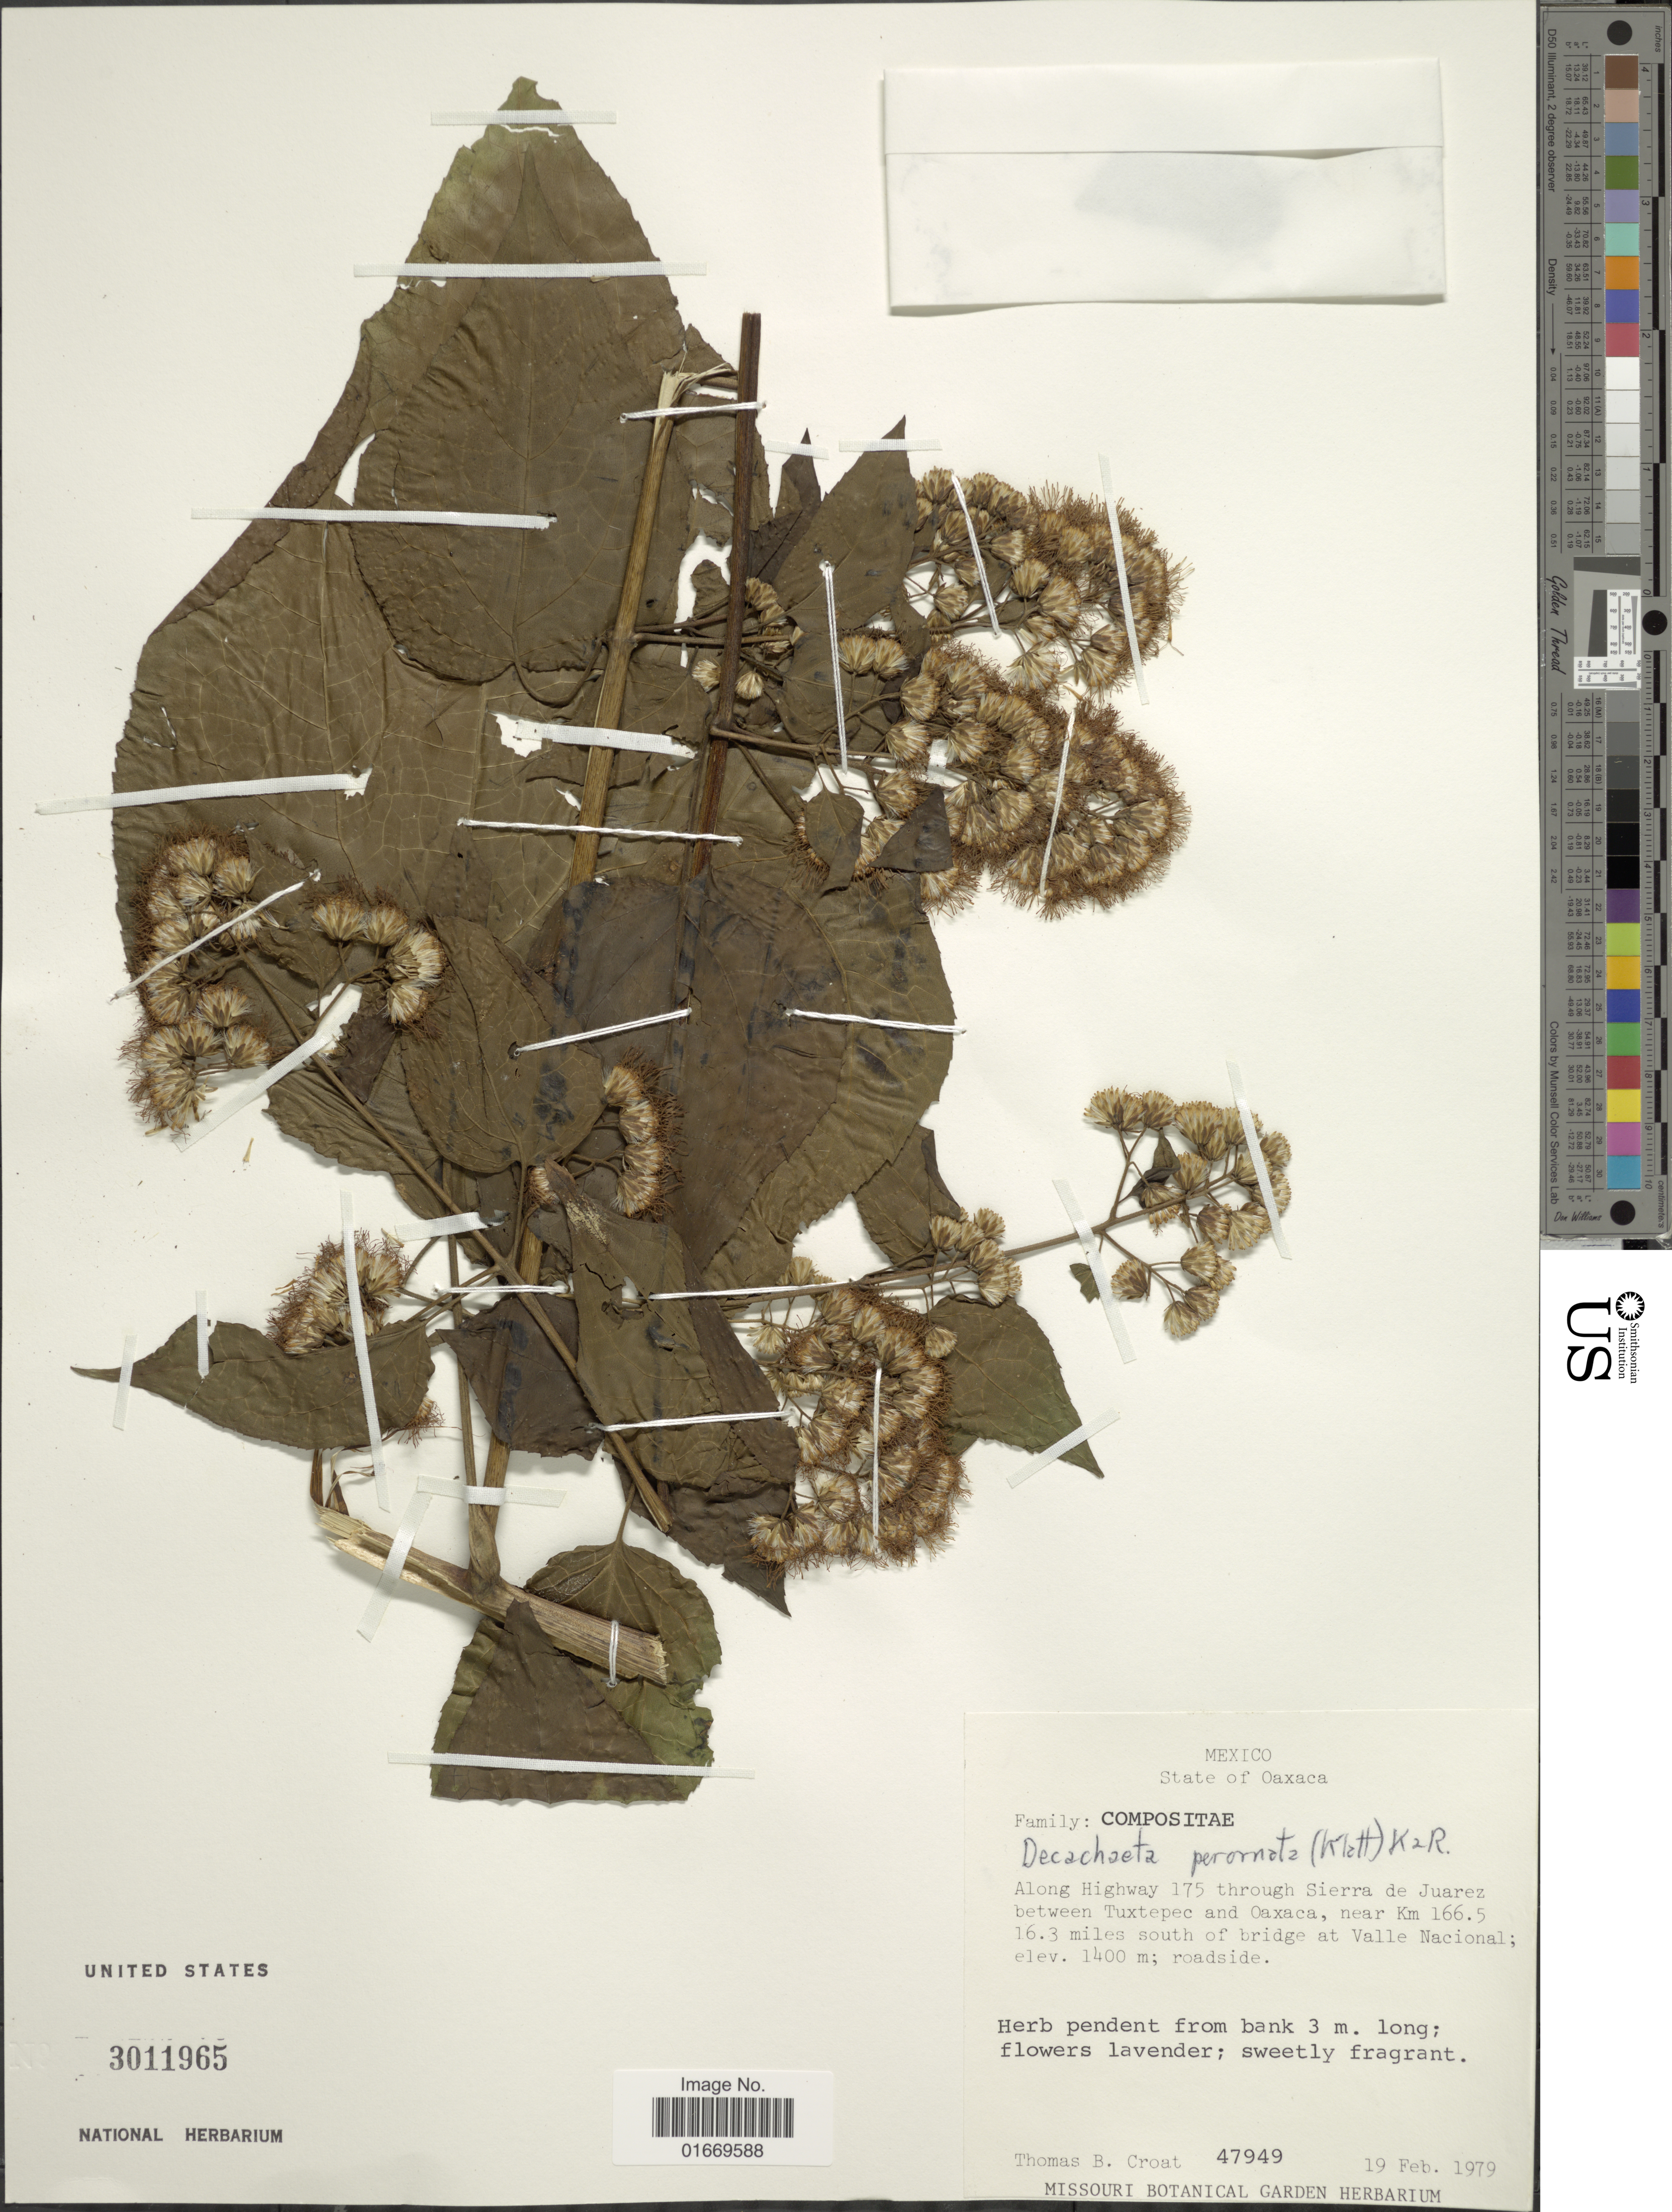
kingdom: Plantae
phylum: Tracheophyta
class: Magnoliopsida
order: Asterales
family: Asteraceae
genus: Decachaeta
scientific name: Decachaeta perornata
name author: (Klatt) R.M. King & H. Rob.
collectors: T. B. Croat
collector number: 47949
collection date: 1979-02-19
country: Mexico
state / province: Oaxaca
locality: Mexico. State of Oaxaca. Along Highway 175 through Sierra de Juarez between Tuxtepec and Oaxaca, near Km 166.5 16.3 miles soouth of bridge at Valle Nacional. roadside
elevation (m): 1400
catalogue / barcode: US 3011965